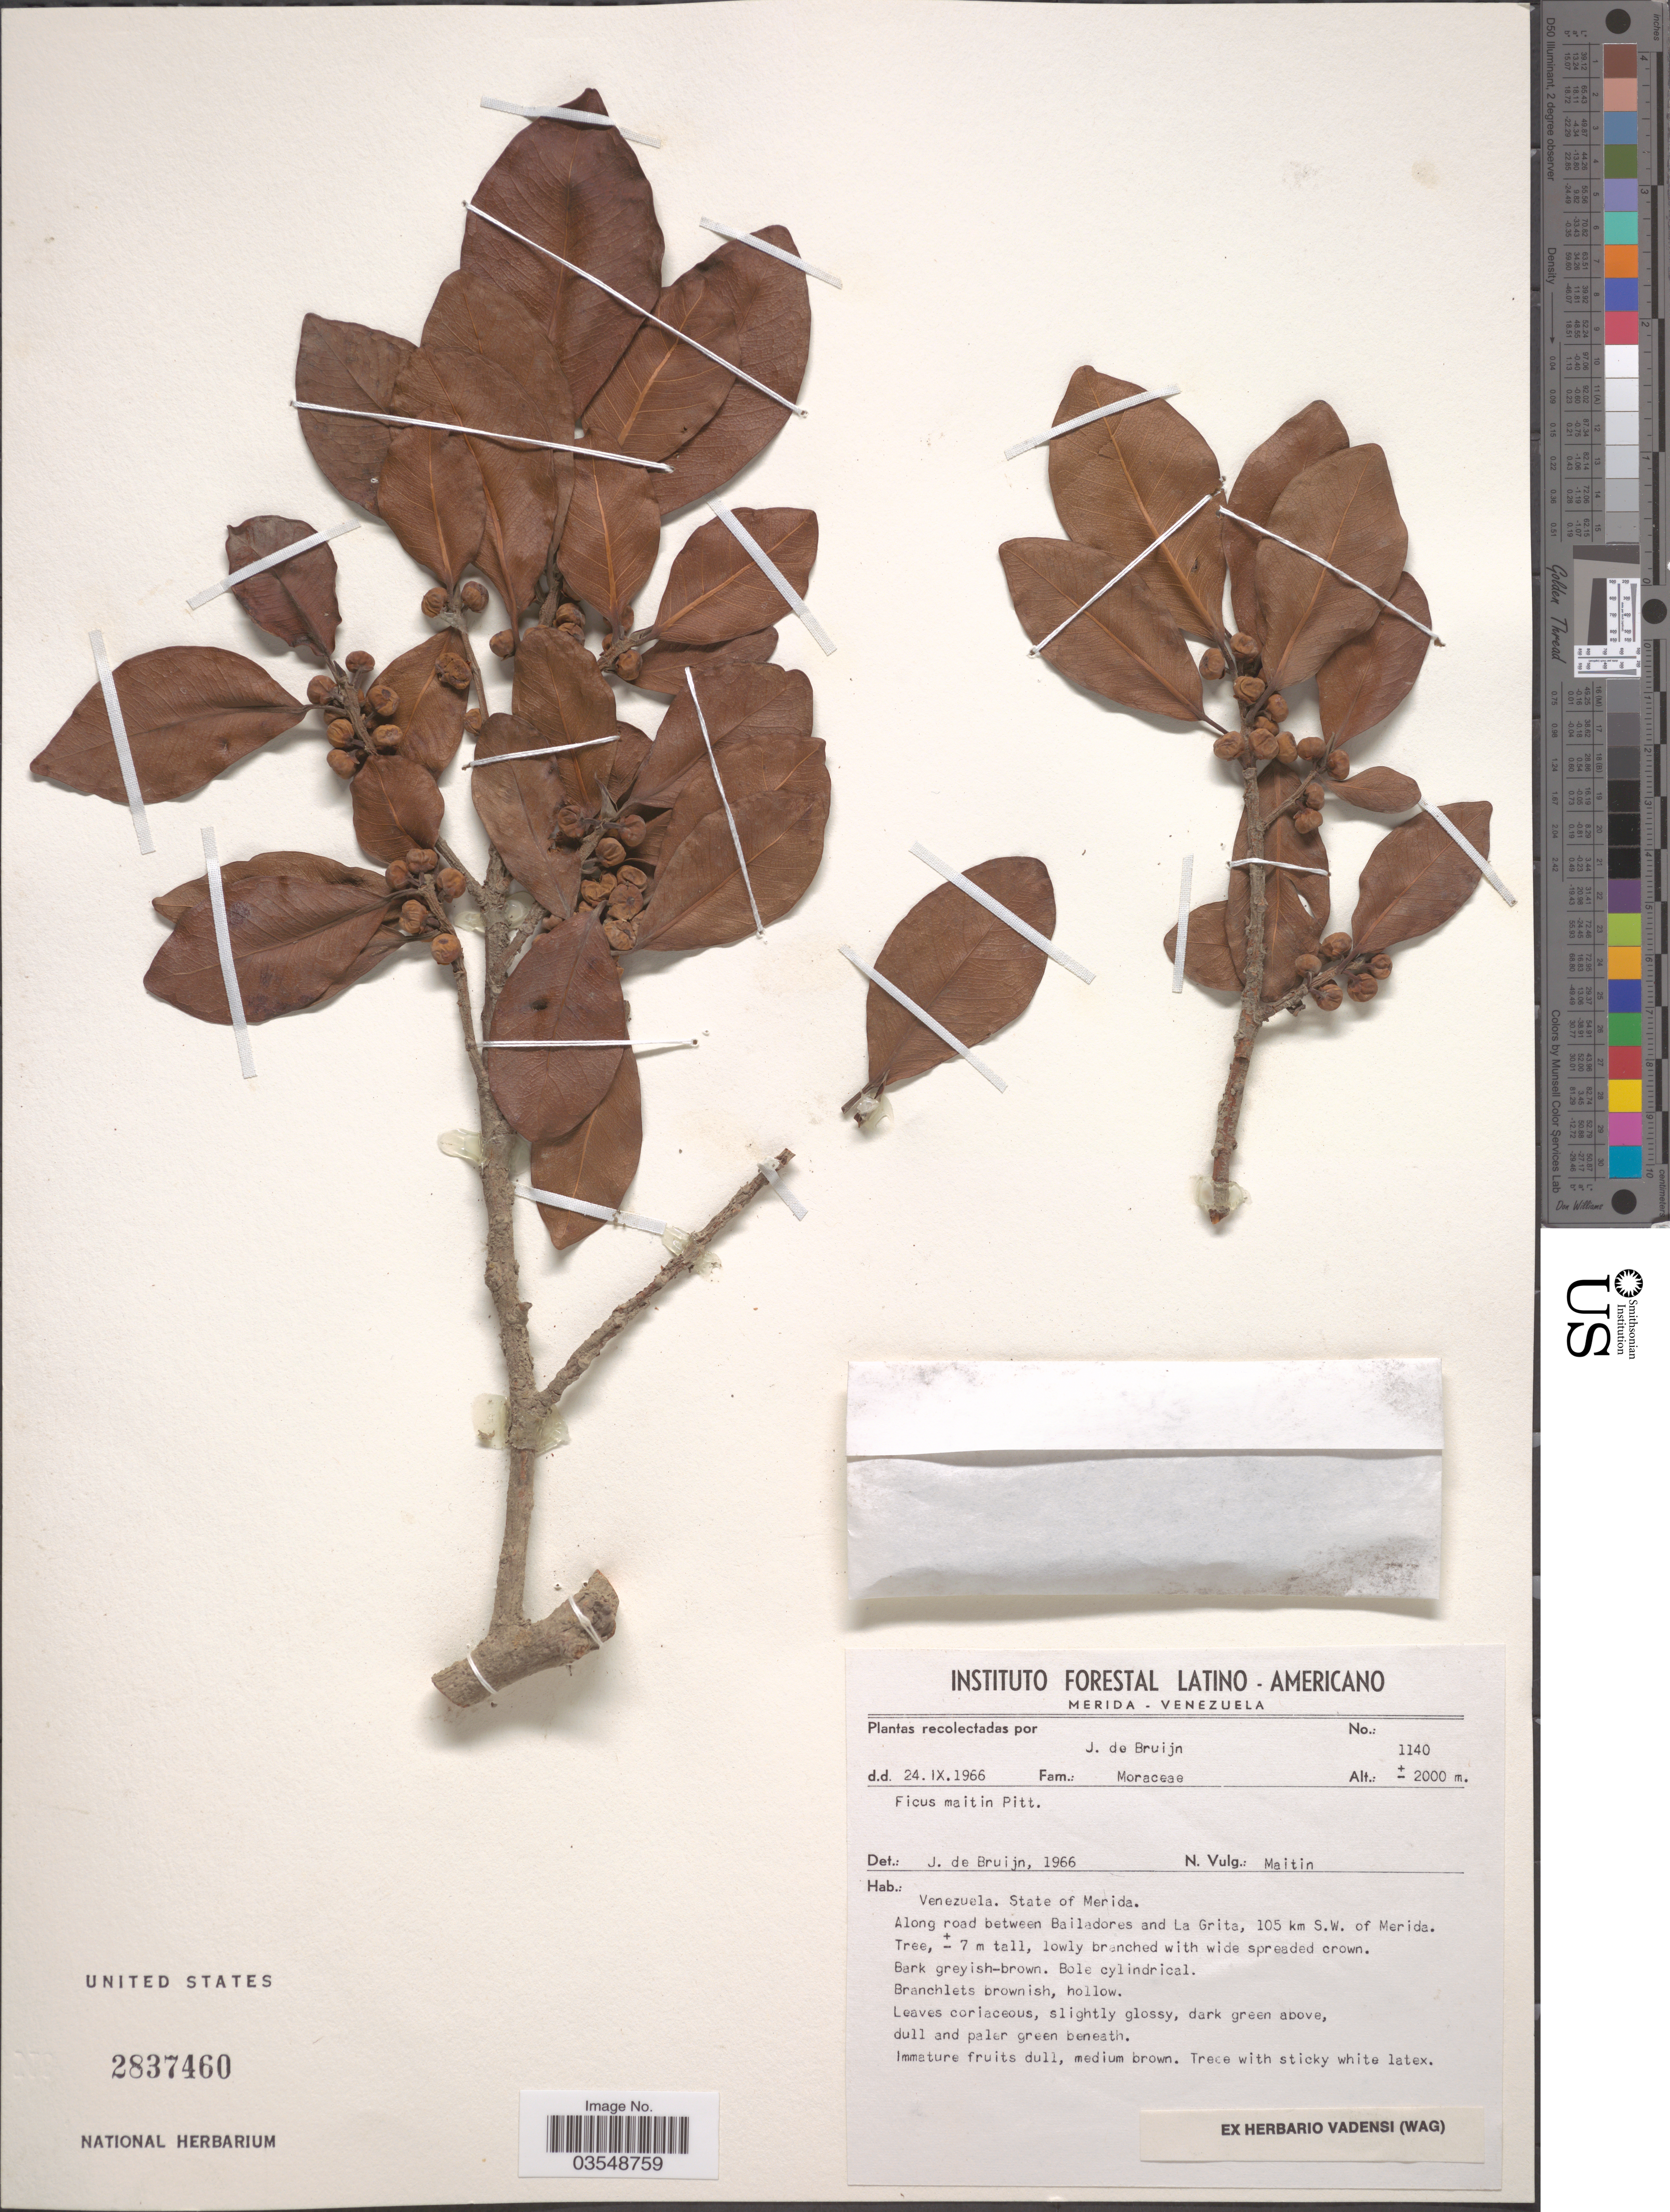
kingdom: Plantae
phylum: Tracheophyta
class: Magnoliopsida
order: Rosales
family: Moraceae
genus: Ficus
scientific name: Ficus maitin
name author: Pittier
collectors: J. Bruijn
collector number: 1140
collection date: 1966-09-24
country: Venezuela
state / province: Merida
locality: Along road between Bailedores and La Grita, 105 km S.W. of Merida.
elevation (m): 2000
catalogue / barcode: US 2837460